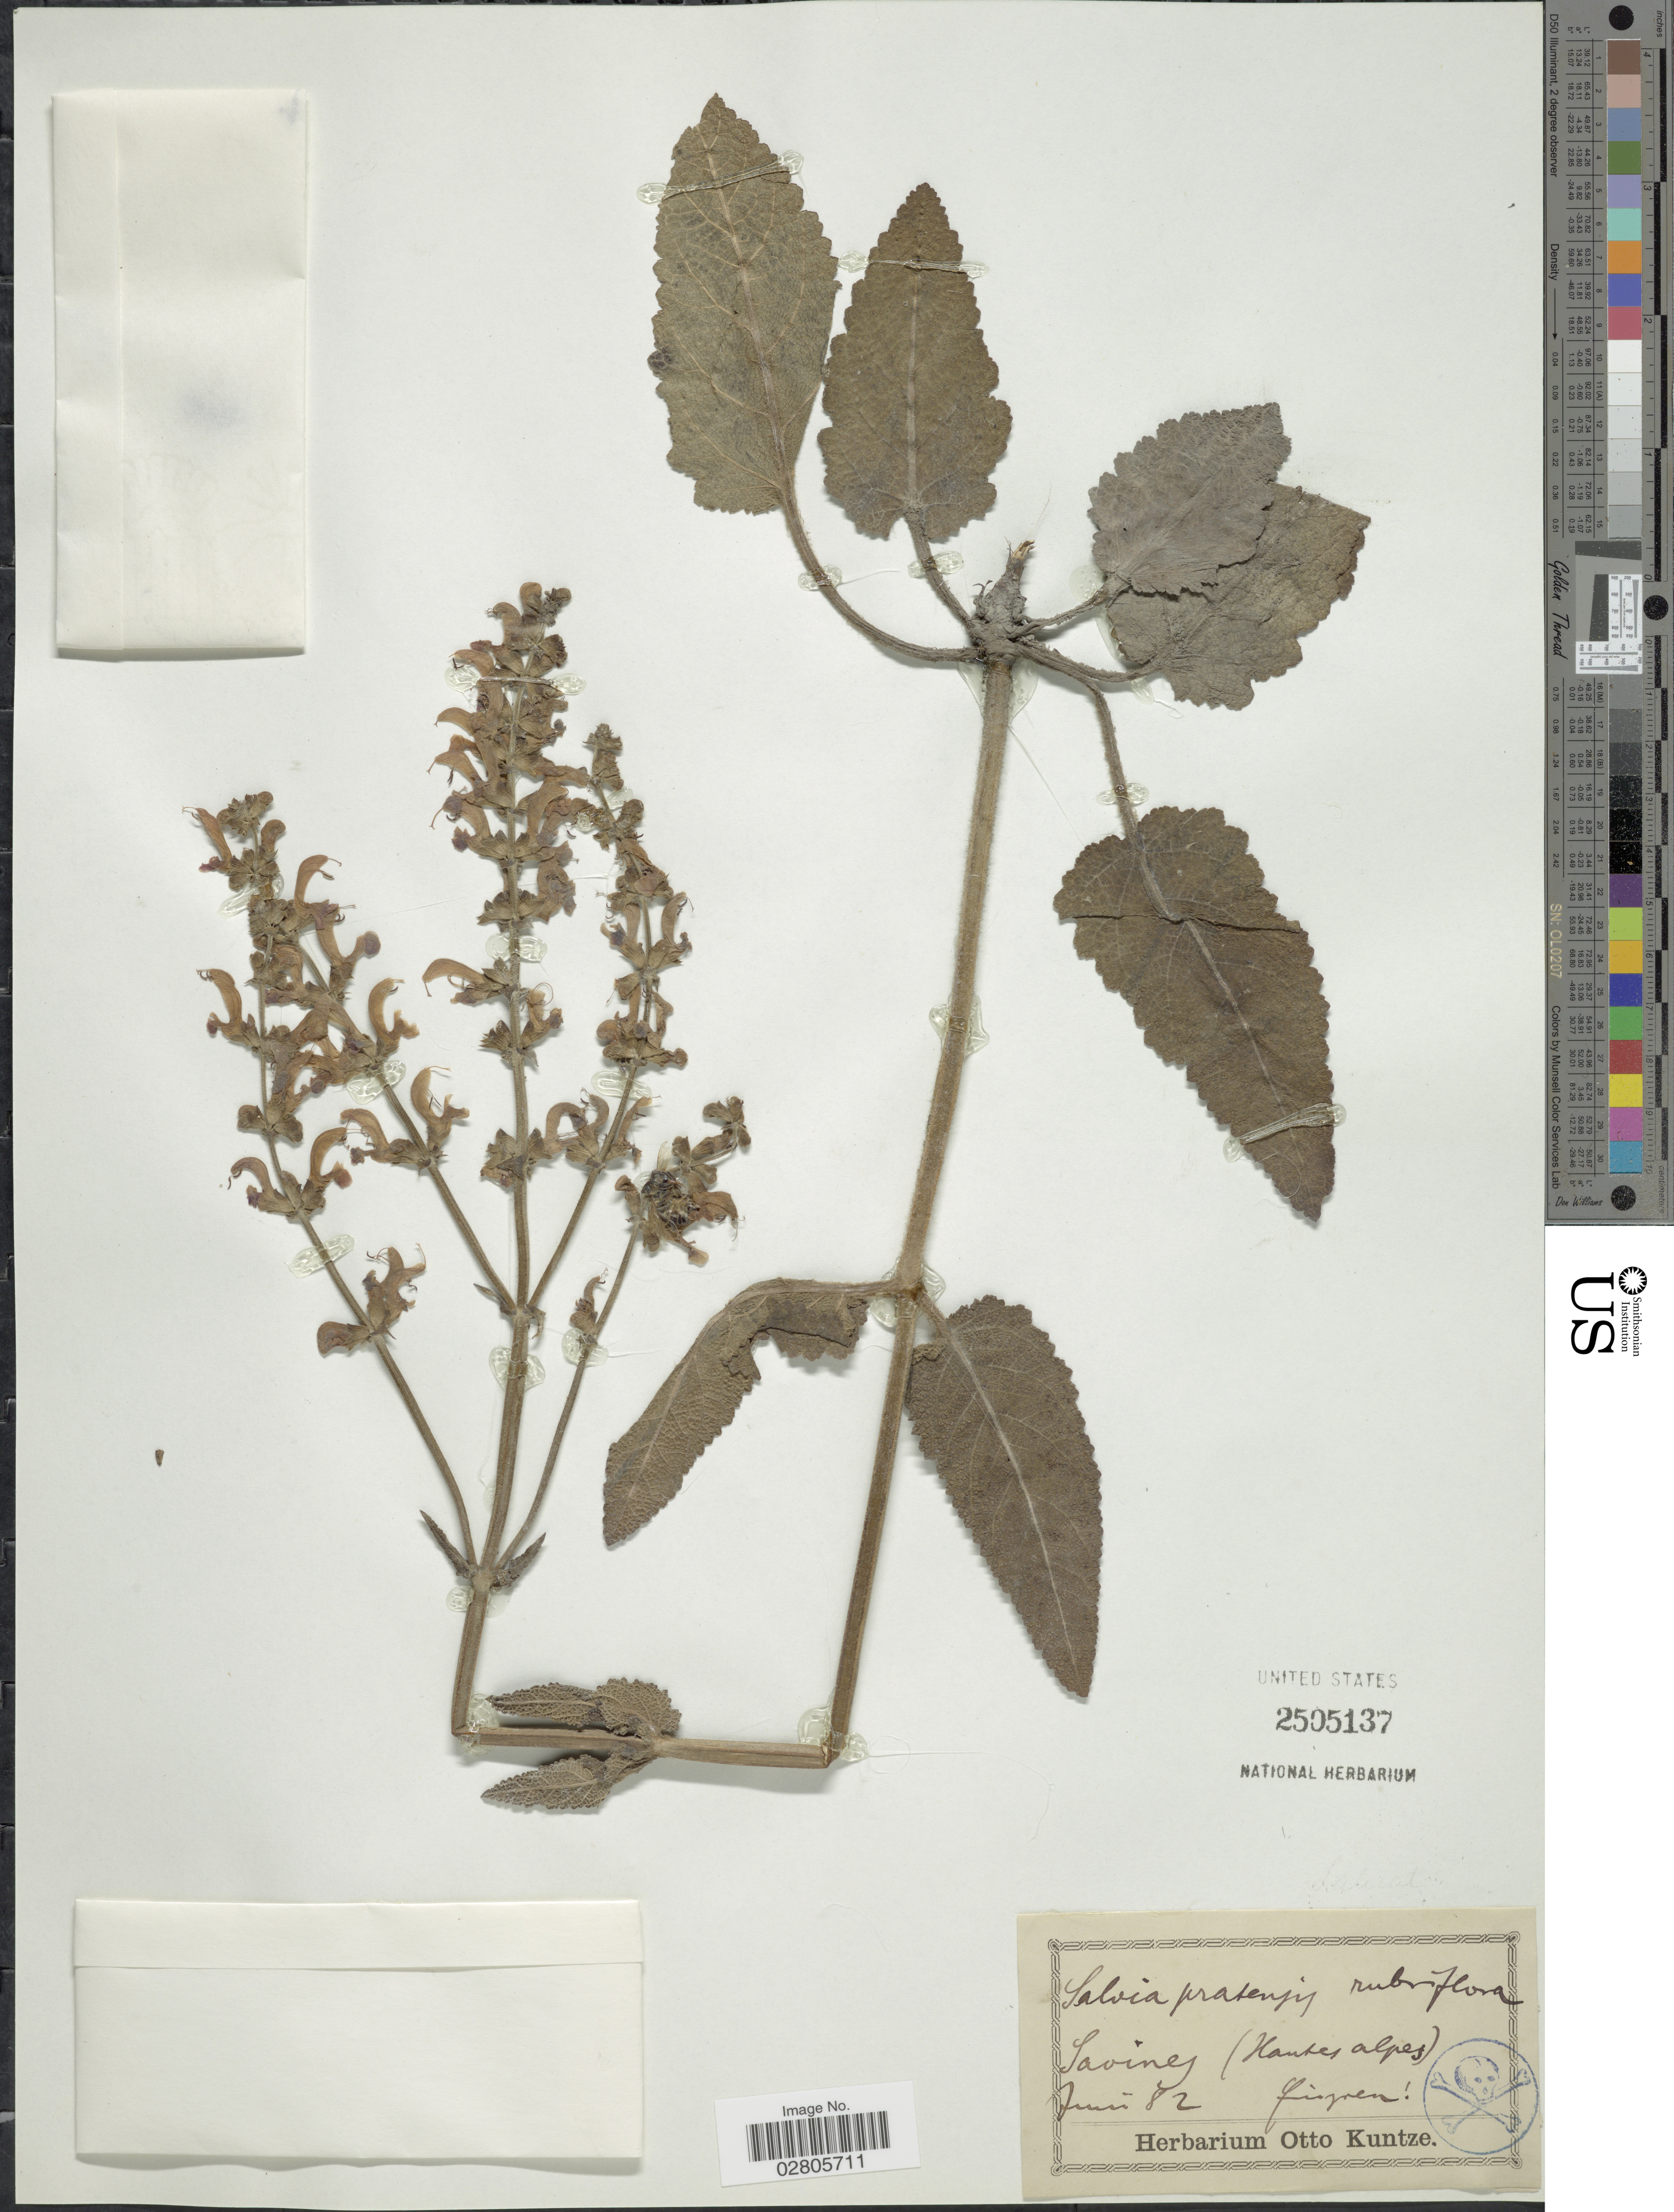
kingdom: Plantae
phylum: Tracheophyta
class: Magnoliopsida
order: Lamiales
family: Lamiaceae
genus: Salvia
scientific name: Salvia pratensis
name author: L.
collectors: ex herb. Otto Kuntze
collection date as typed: Transcribed d/m/y: /6/82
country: France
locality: Saviney (Hautes alpes).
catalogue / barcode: US 2505137